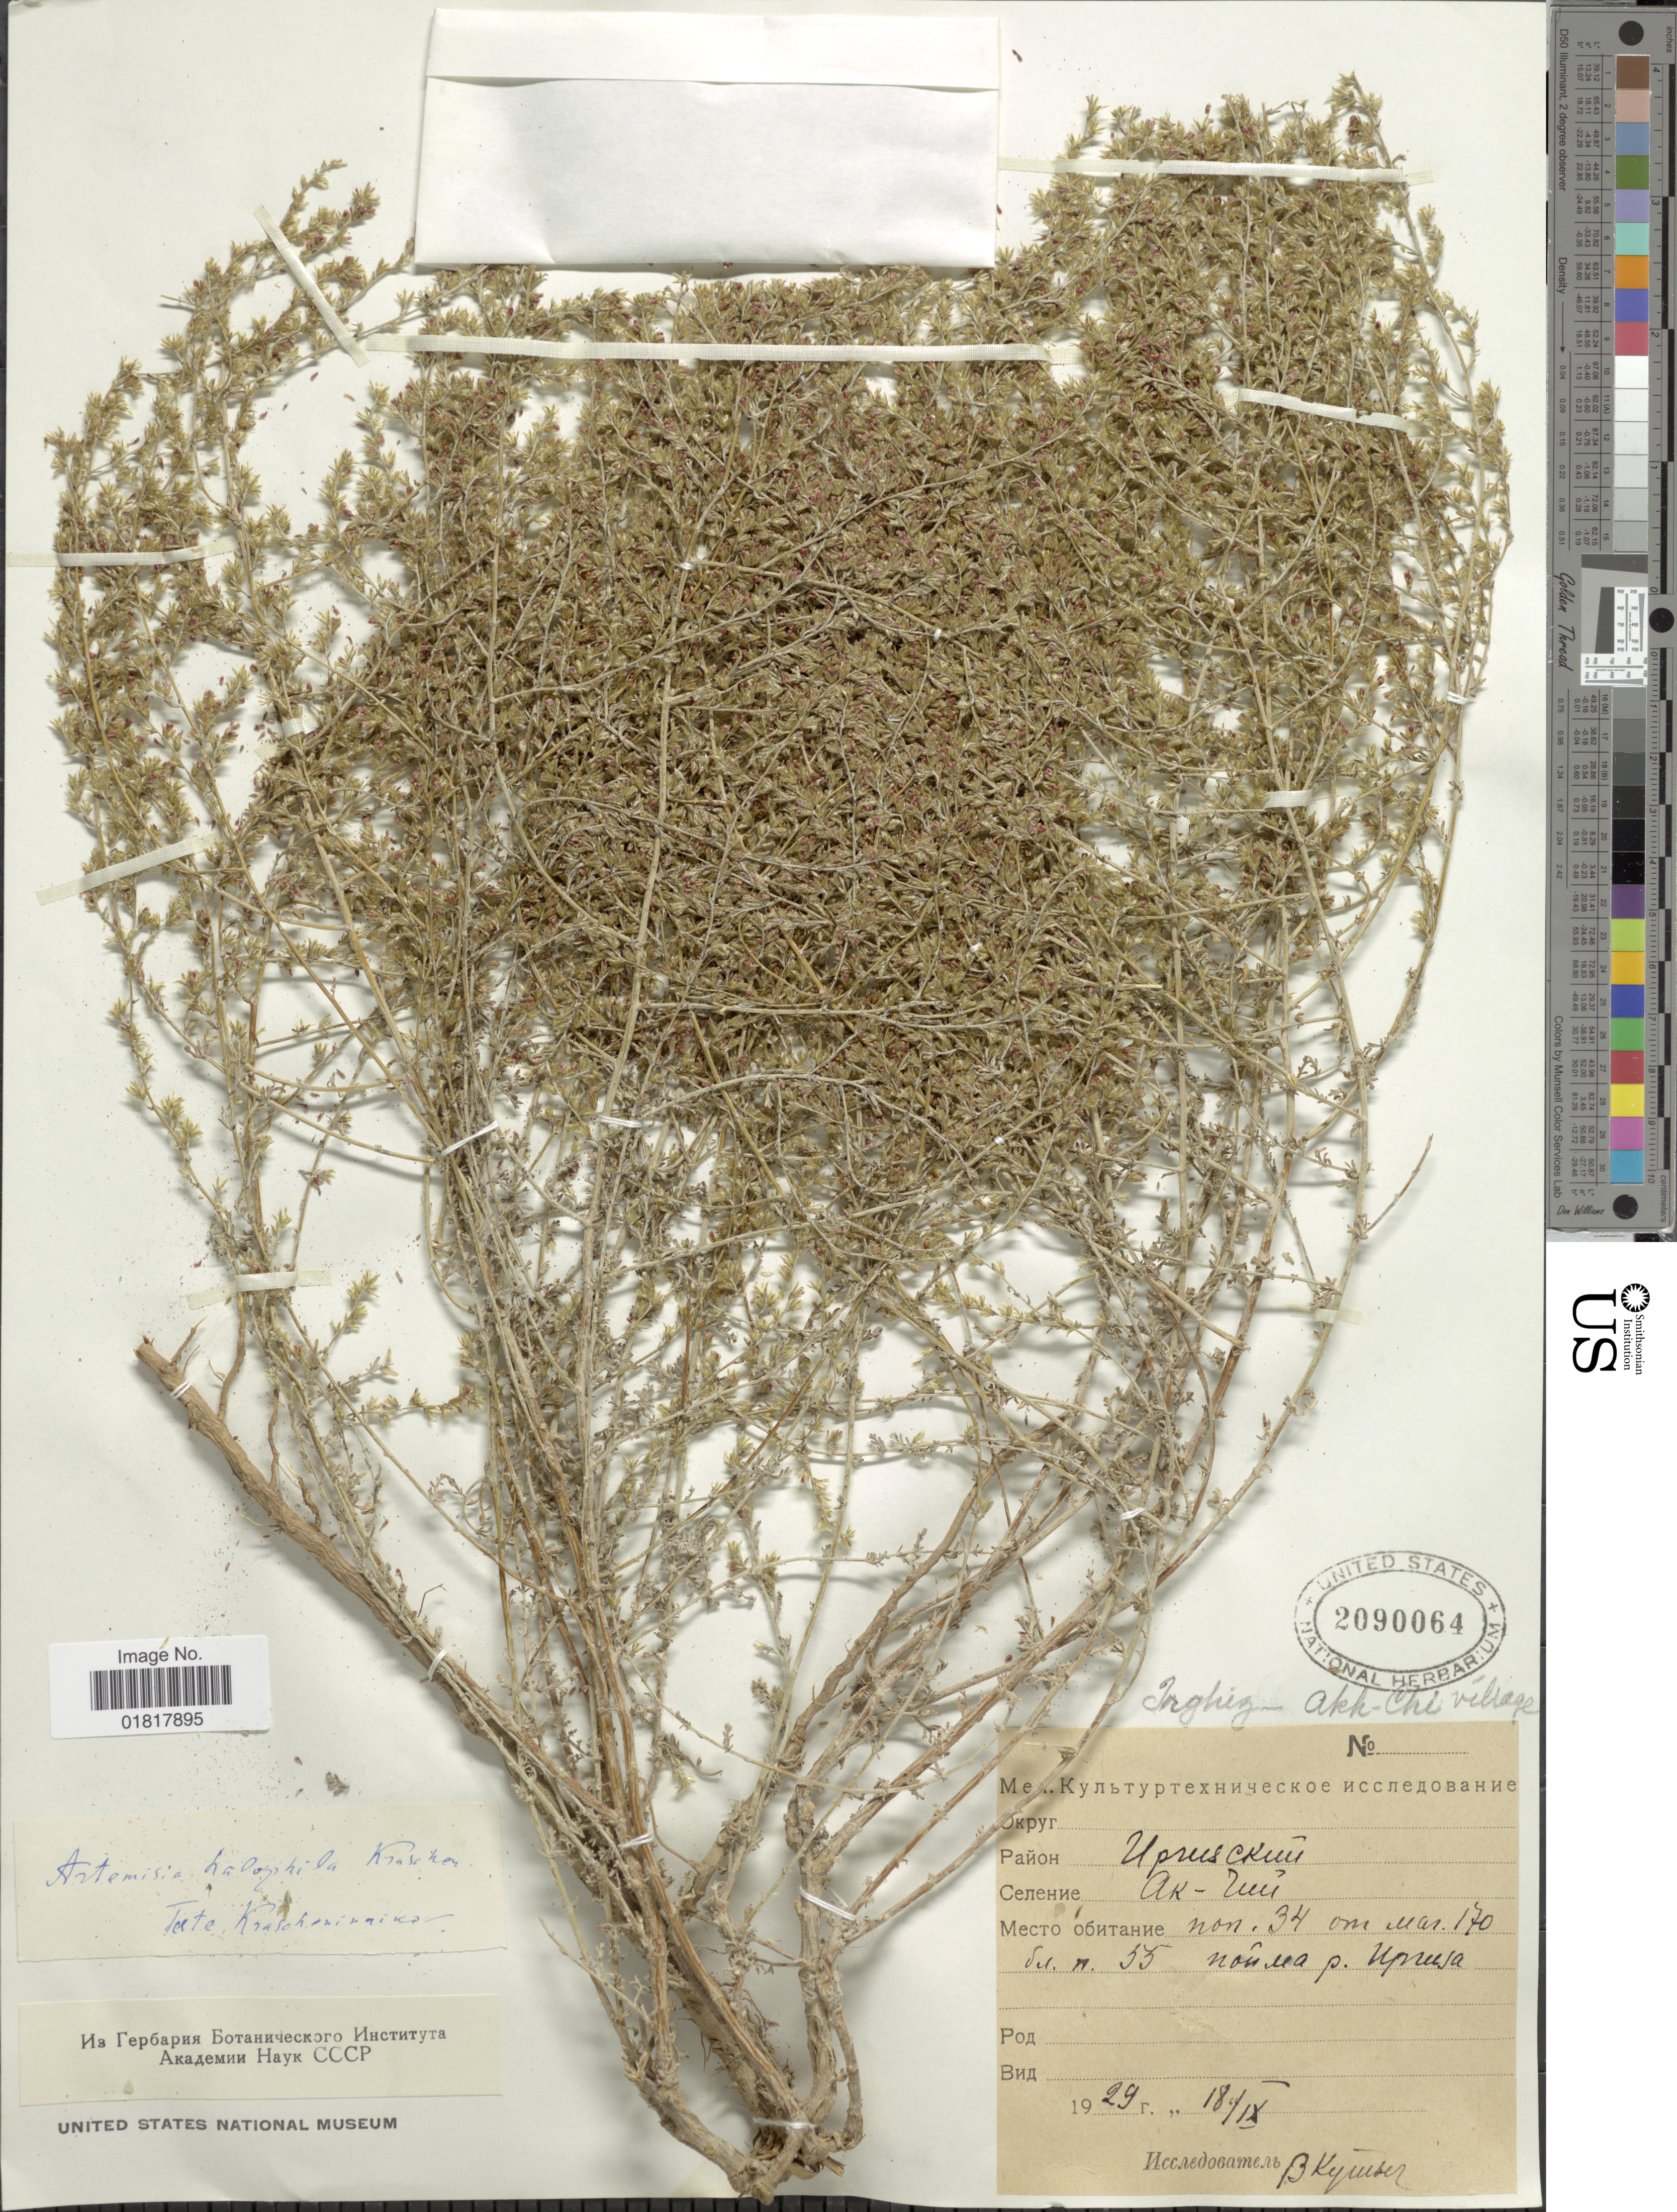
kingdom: Plantae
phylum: Tracheophyta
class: Magnoliopsida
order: Asterales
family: Asteraceae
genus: Artemisia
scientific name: Artemisia halophila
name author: Krasch.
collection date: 1929-09-18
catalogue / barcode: US 2090064